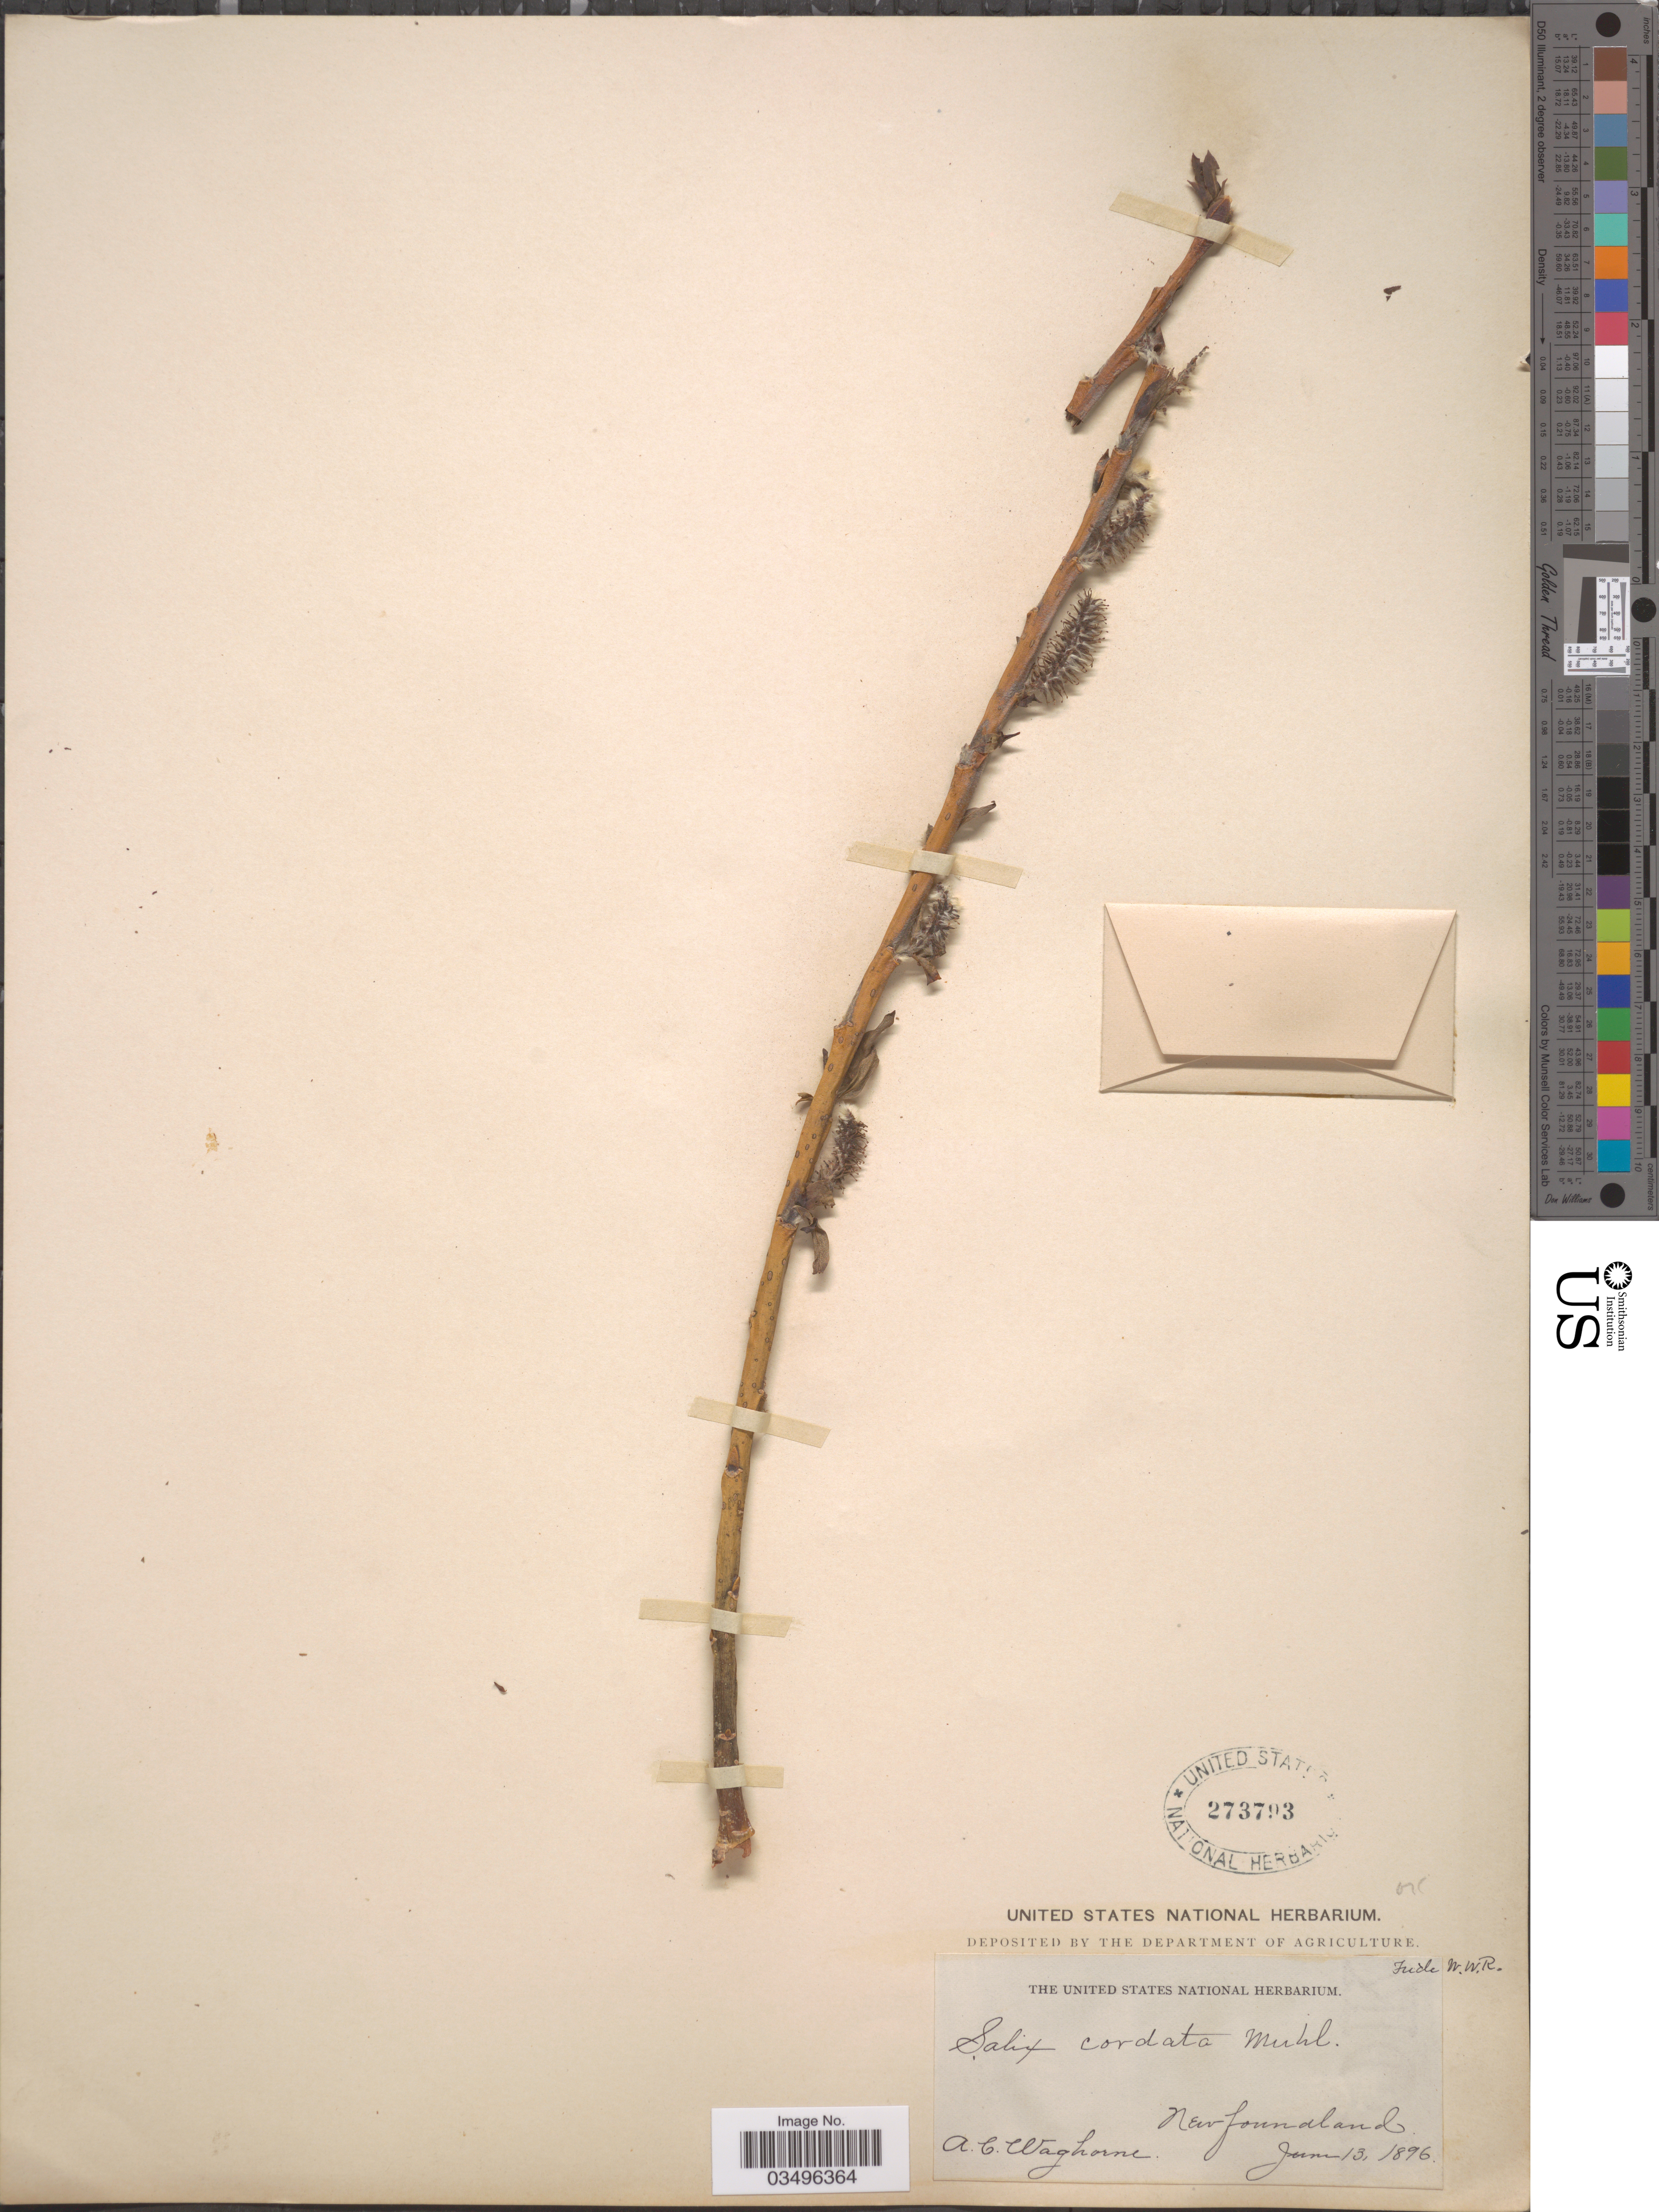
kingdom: Plantae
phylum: Tracheophyta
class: Magnoliopsida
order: Malpighiales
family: Salicaceae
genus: Salix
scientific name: Salix cordata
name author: Michx.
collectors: A. Waghorne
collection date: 1896-06-13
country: Canada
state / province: Newfoundland and Labrador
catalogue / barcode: US 273793